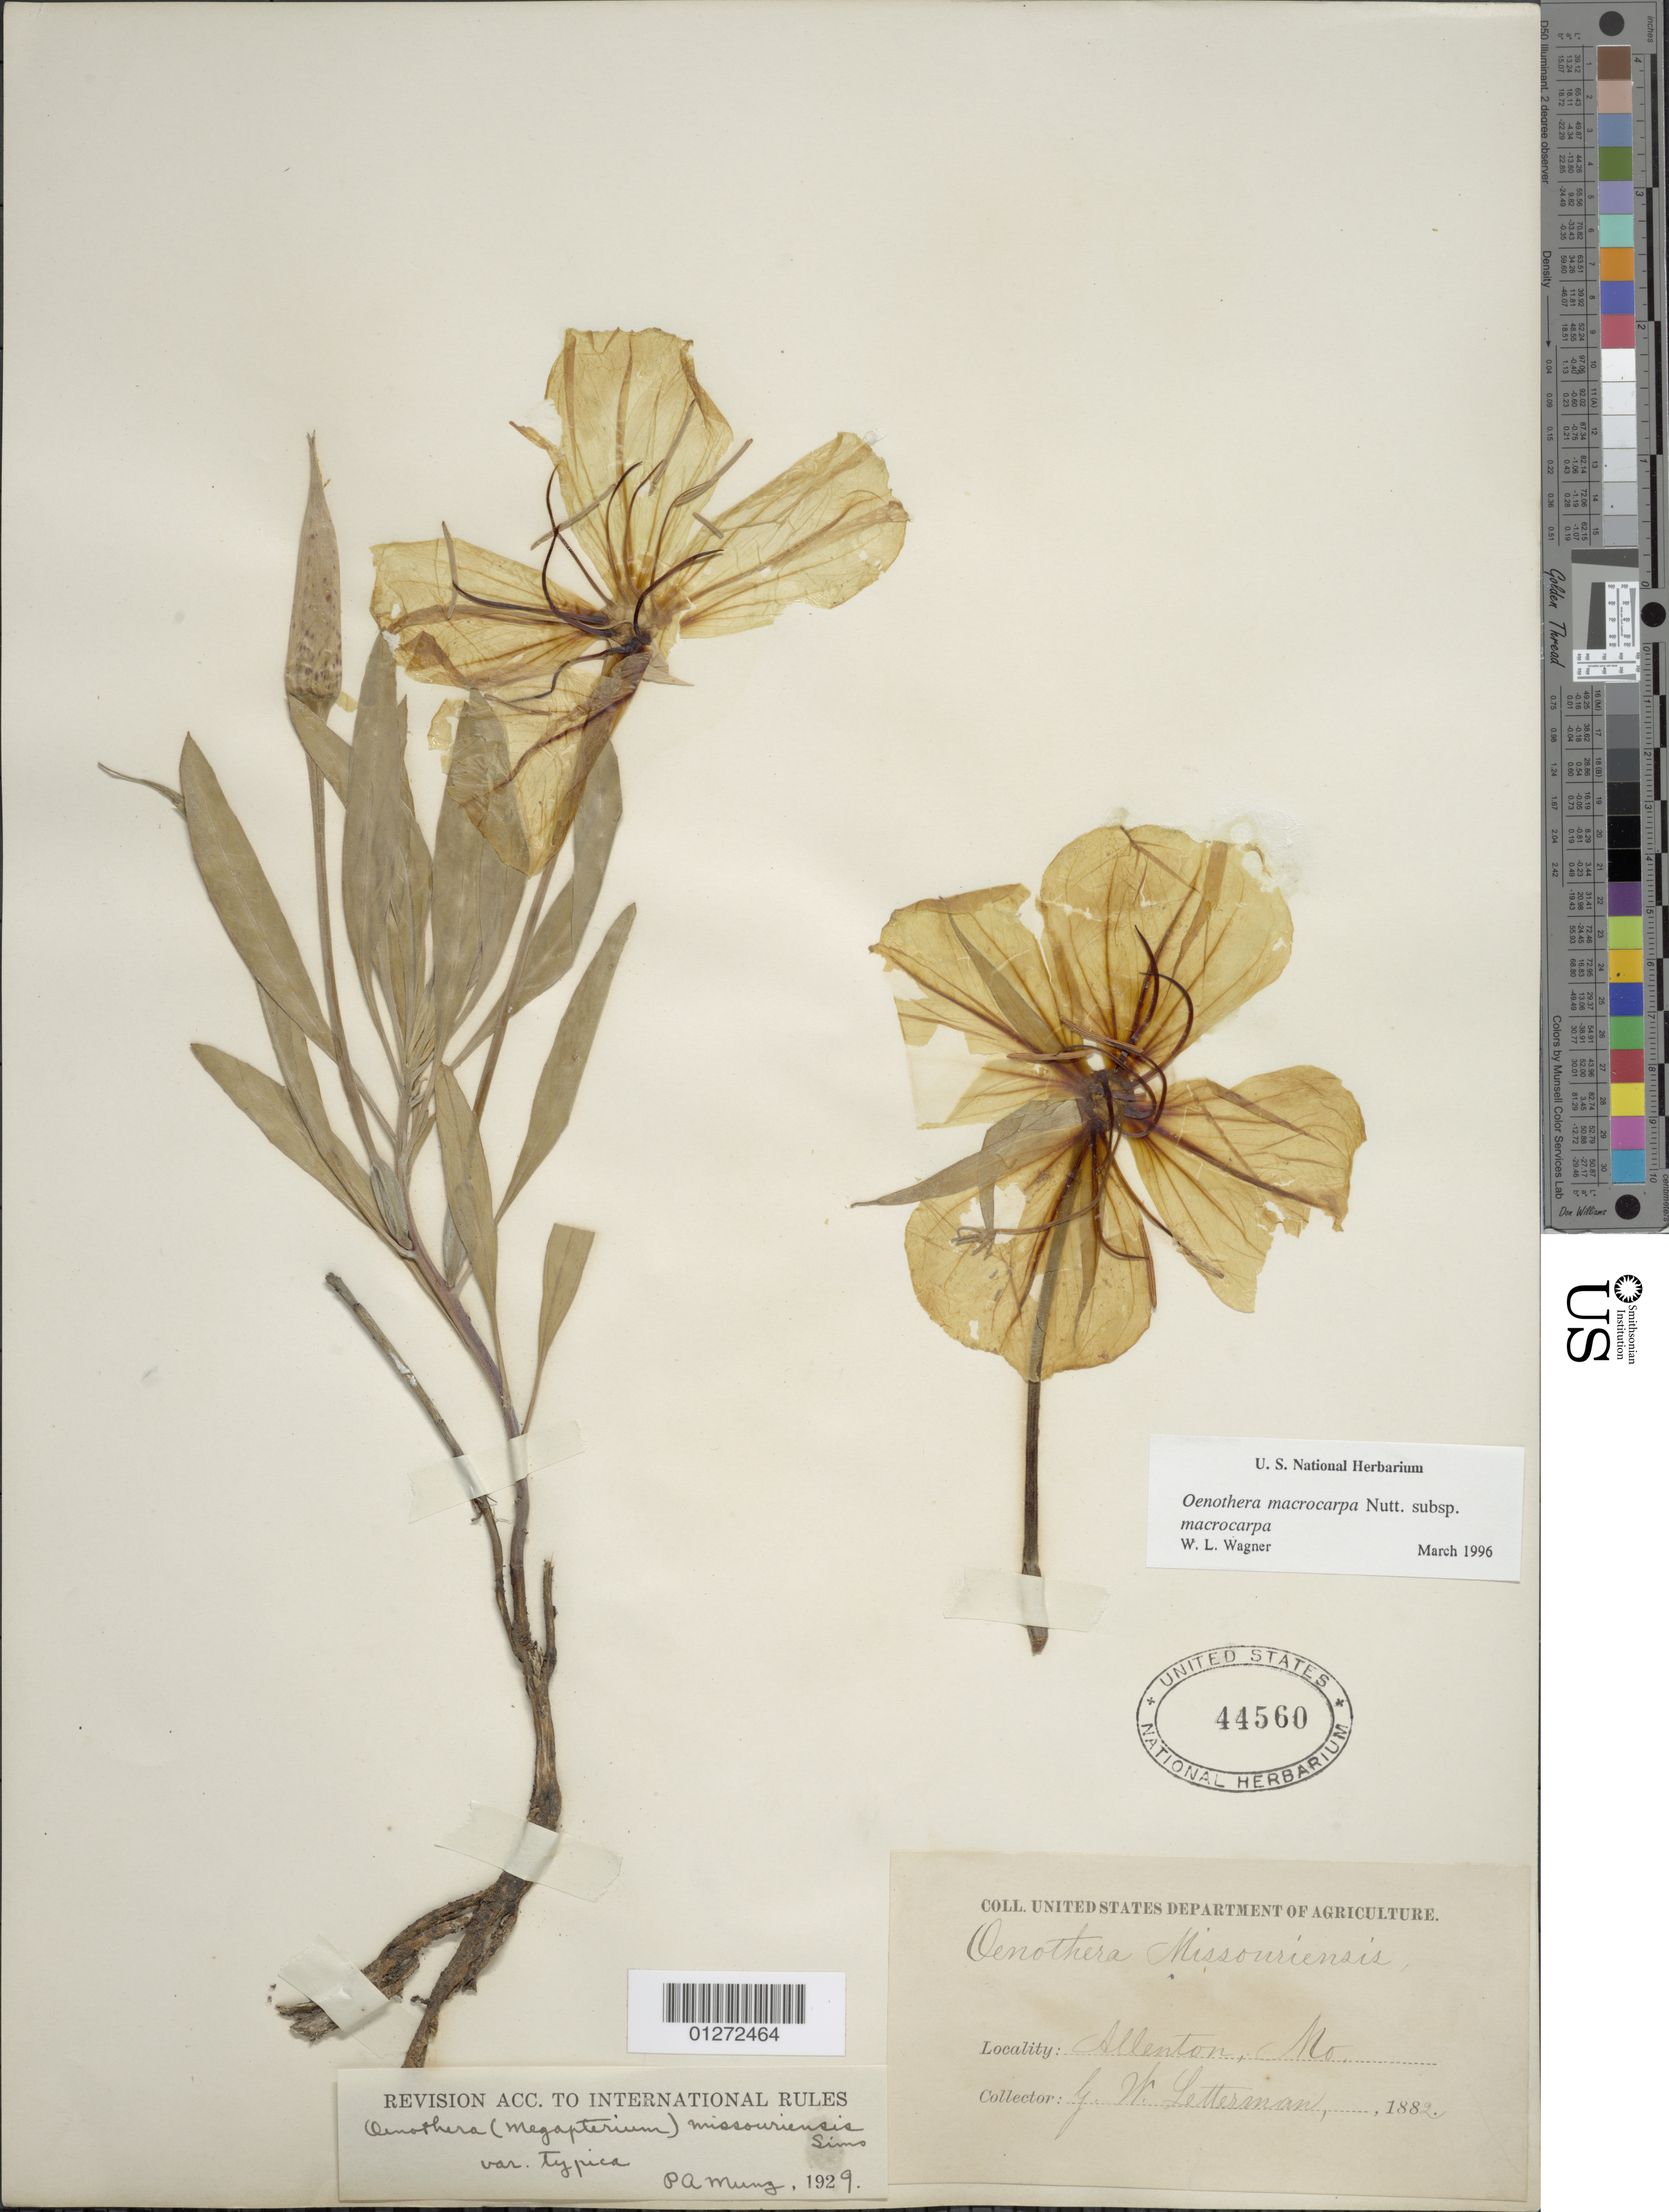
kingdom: Plantae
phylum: Tracheophyta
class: Magnoliopsida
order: Myrtales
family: Onagraceae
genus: Oenothera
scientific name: Oenothera macrocarpa subsp. macrocarpa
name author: Nutt.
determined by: Wagner, W. L., (BOT), Smithsonian Institution - National Museum of Natural History (UNITED STATES)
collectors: G. W. Letterman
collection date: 1882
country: United States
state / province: Missouri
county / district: St. Louis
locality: Allenton, St. Louis County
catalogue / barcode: US 44560